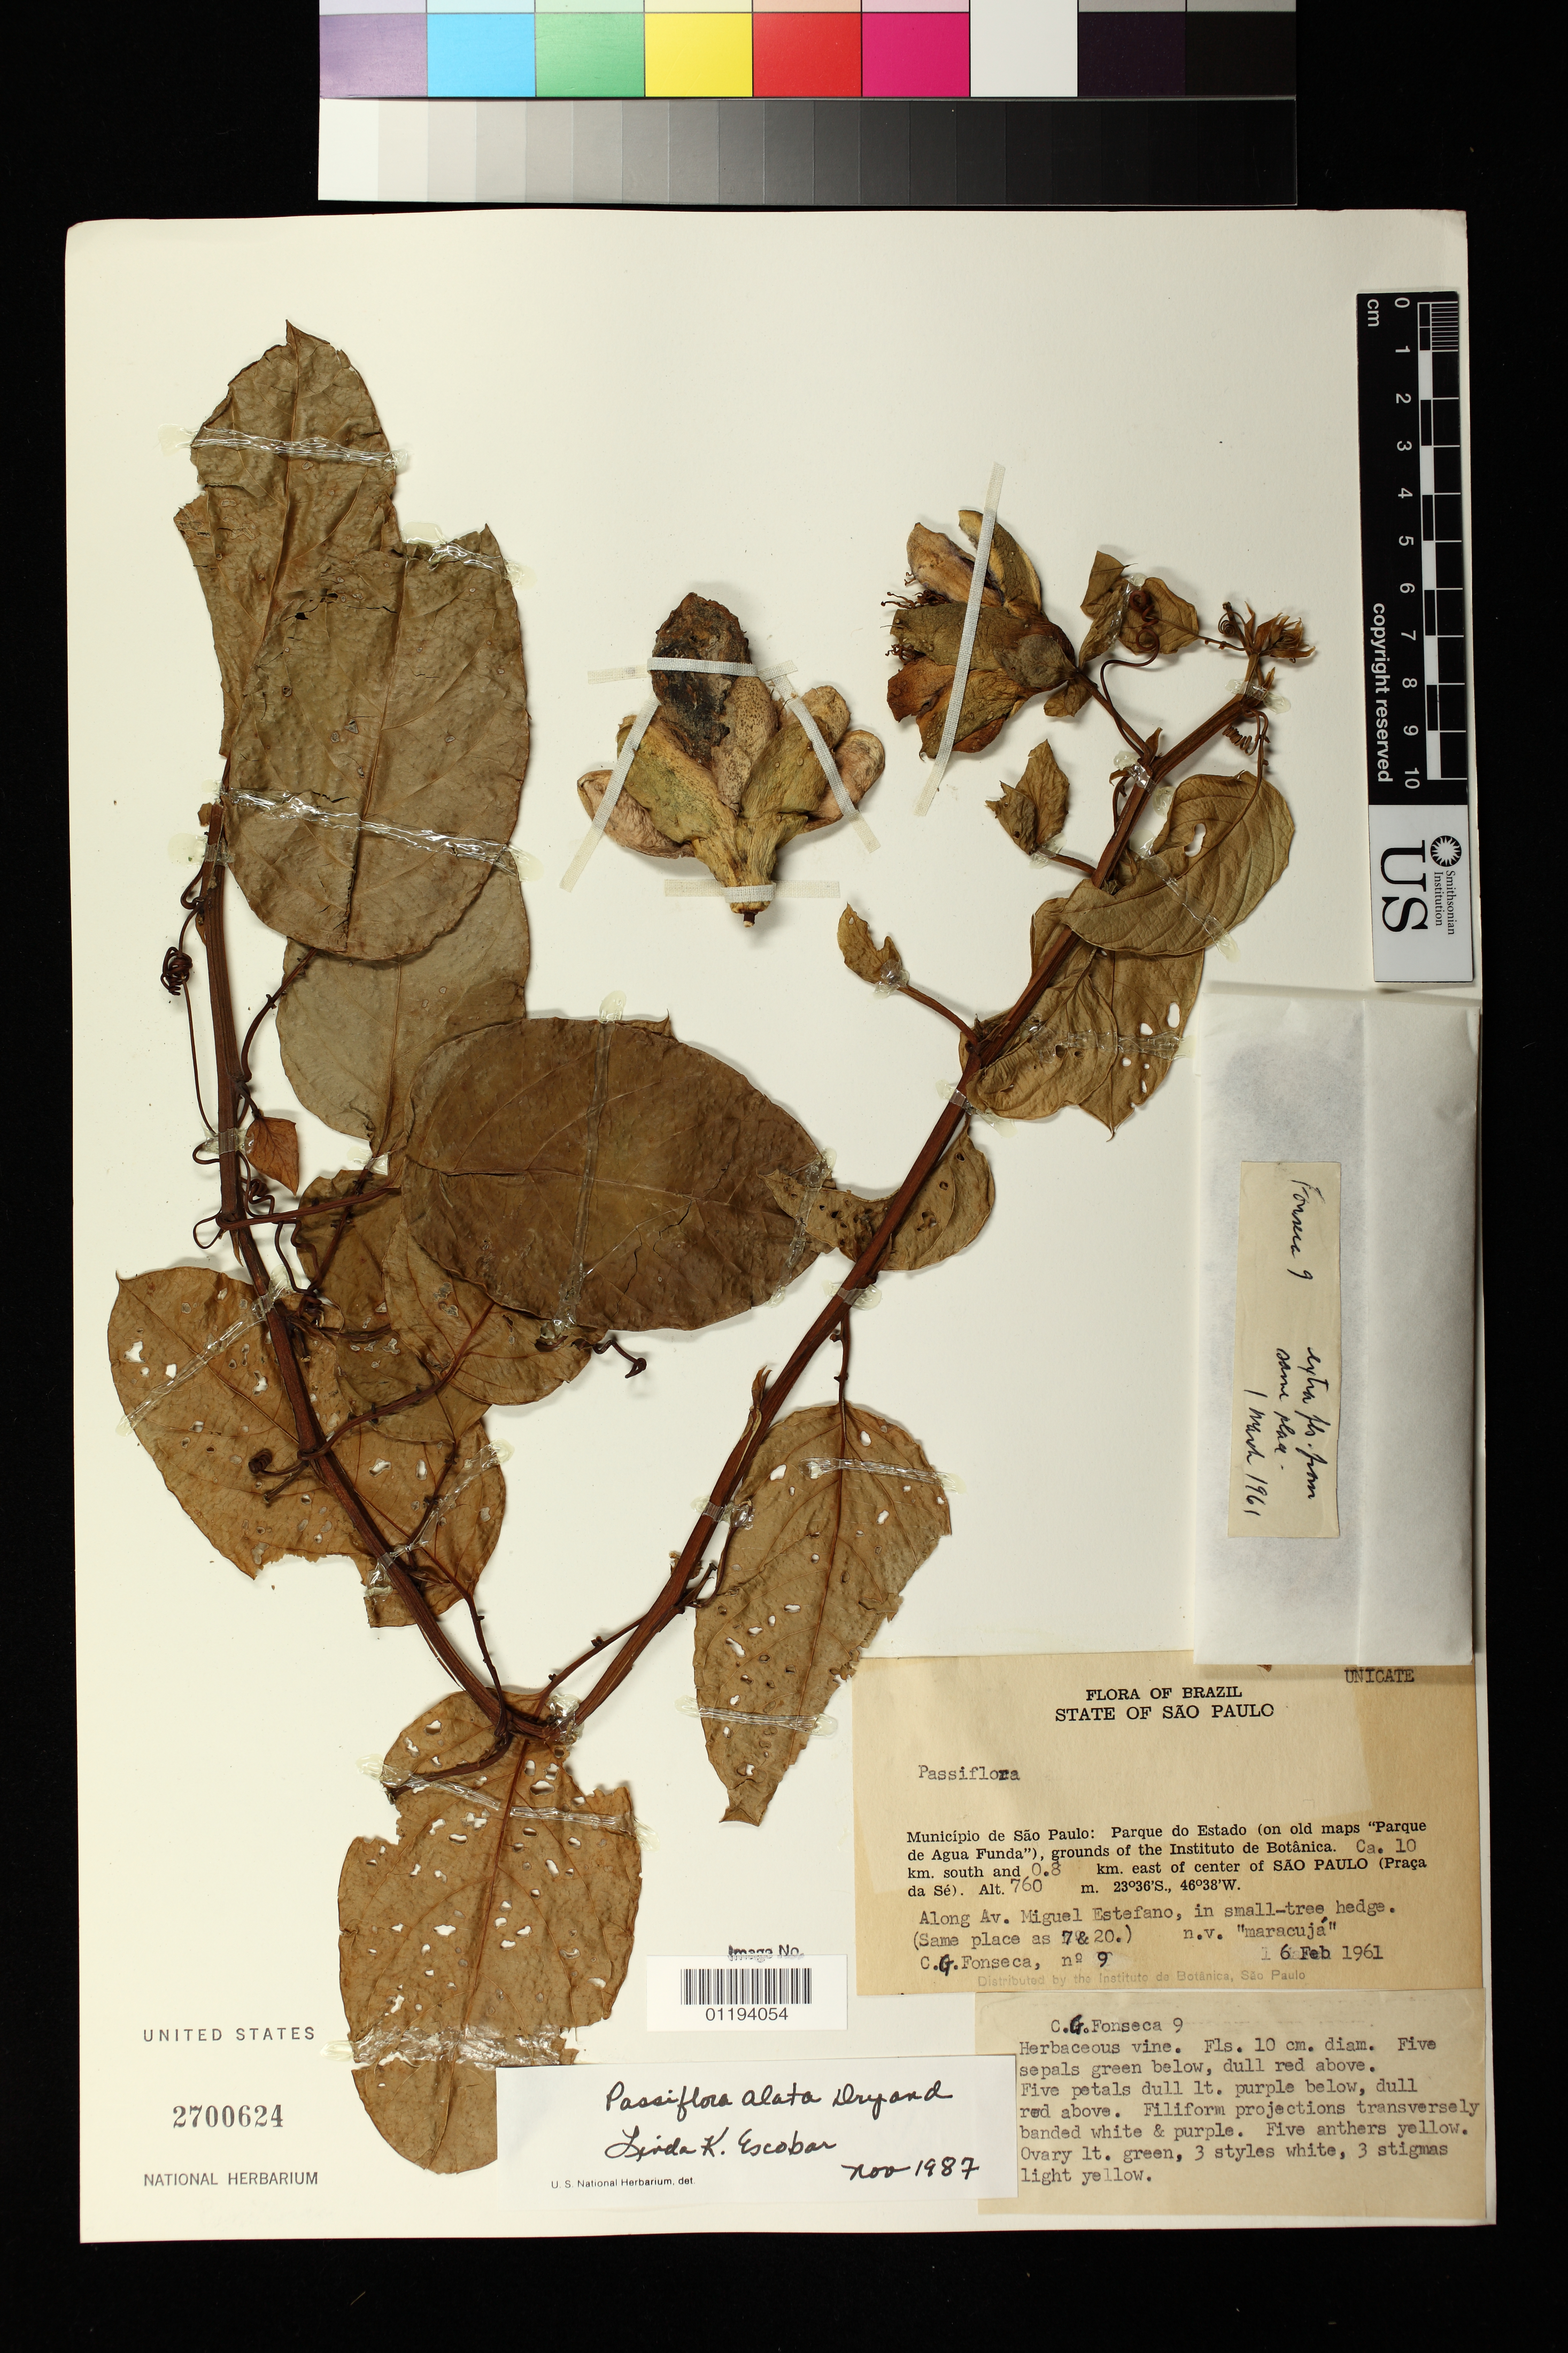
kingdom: Plantae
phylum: Tracheophyta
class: Magnoliopsida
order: Malpighiales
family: Passifloraceae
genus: Passiflora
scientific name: Passiflora alata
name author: Curtis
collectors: C. G. Fonseca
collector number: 9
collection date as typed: Feb 6 1961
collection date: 1961-02-06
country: Brazil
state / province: São Paulo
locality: Municipio de Sao Paulo: Parque de Estado (on old maps "Parque de Agua Funda") grounds of the Instituto de Botanica. Ca. 10 km. South and 0.8 km. East of center of Sao Paulo (Praca da Se). Along Av. Miguel Estefano, in small-tree hedge. (Same place as 7 & 20).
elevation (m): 760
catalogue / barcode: US 2700624